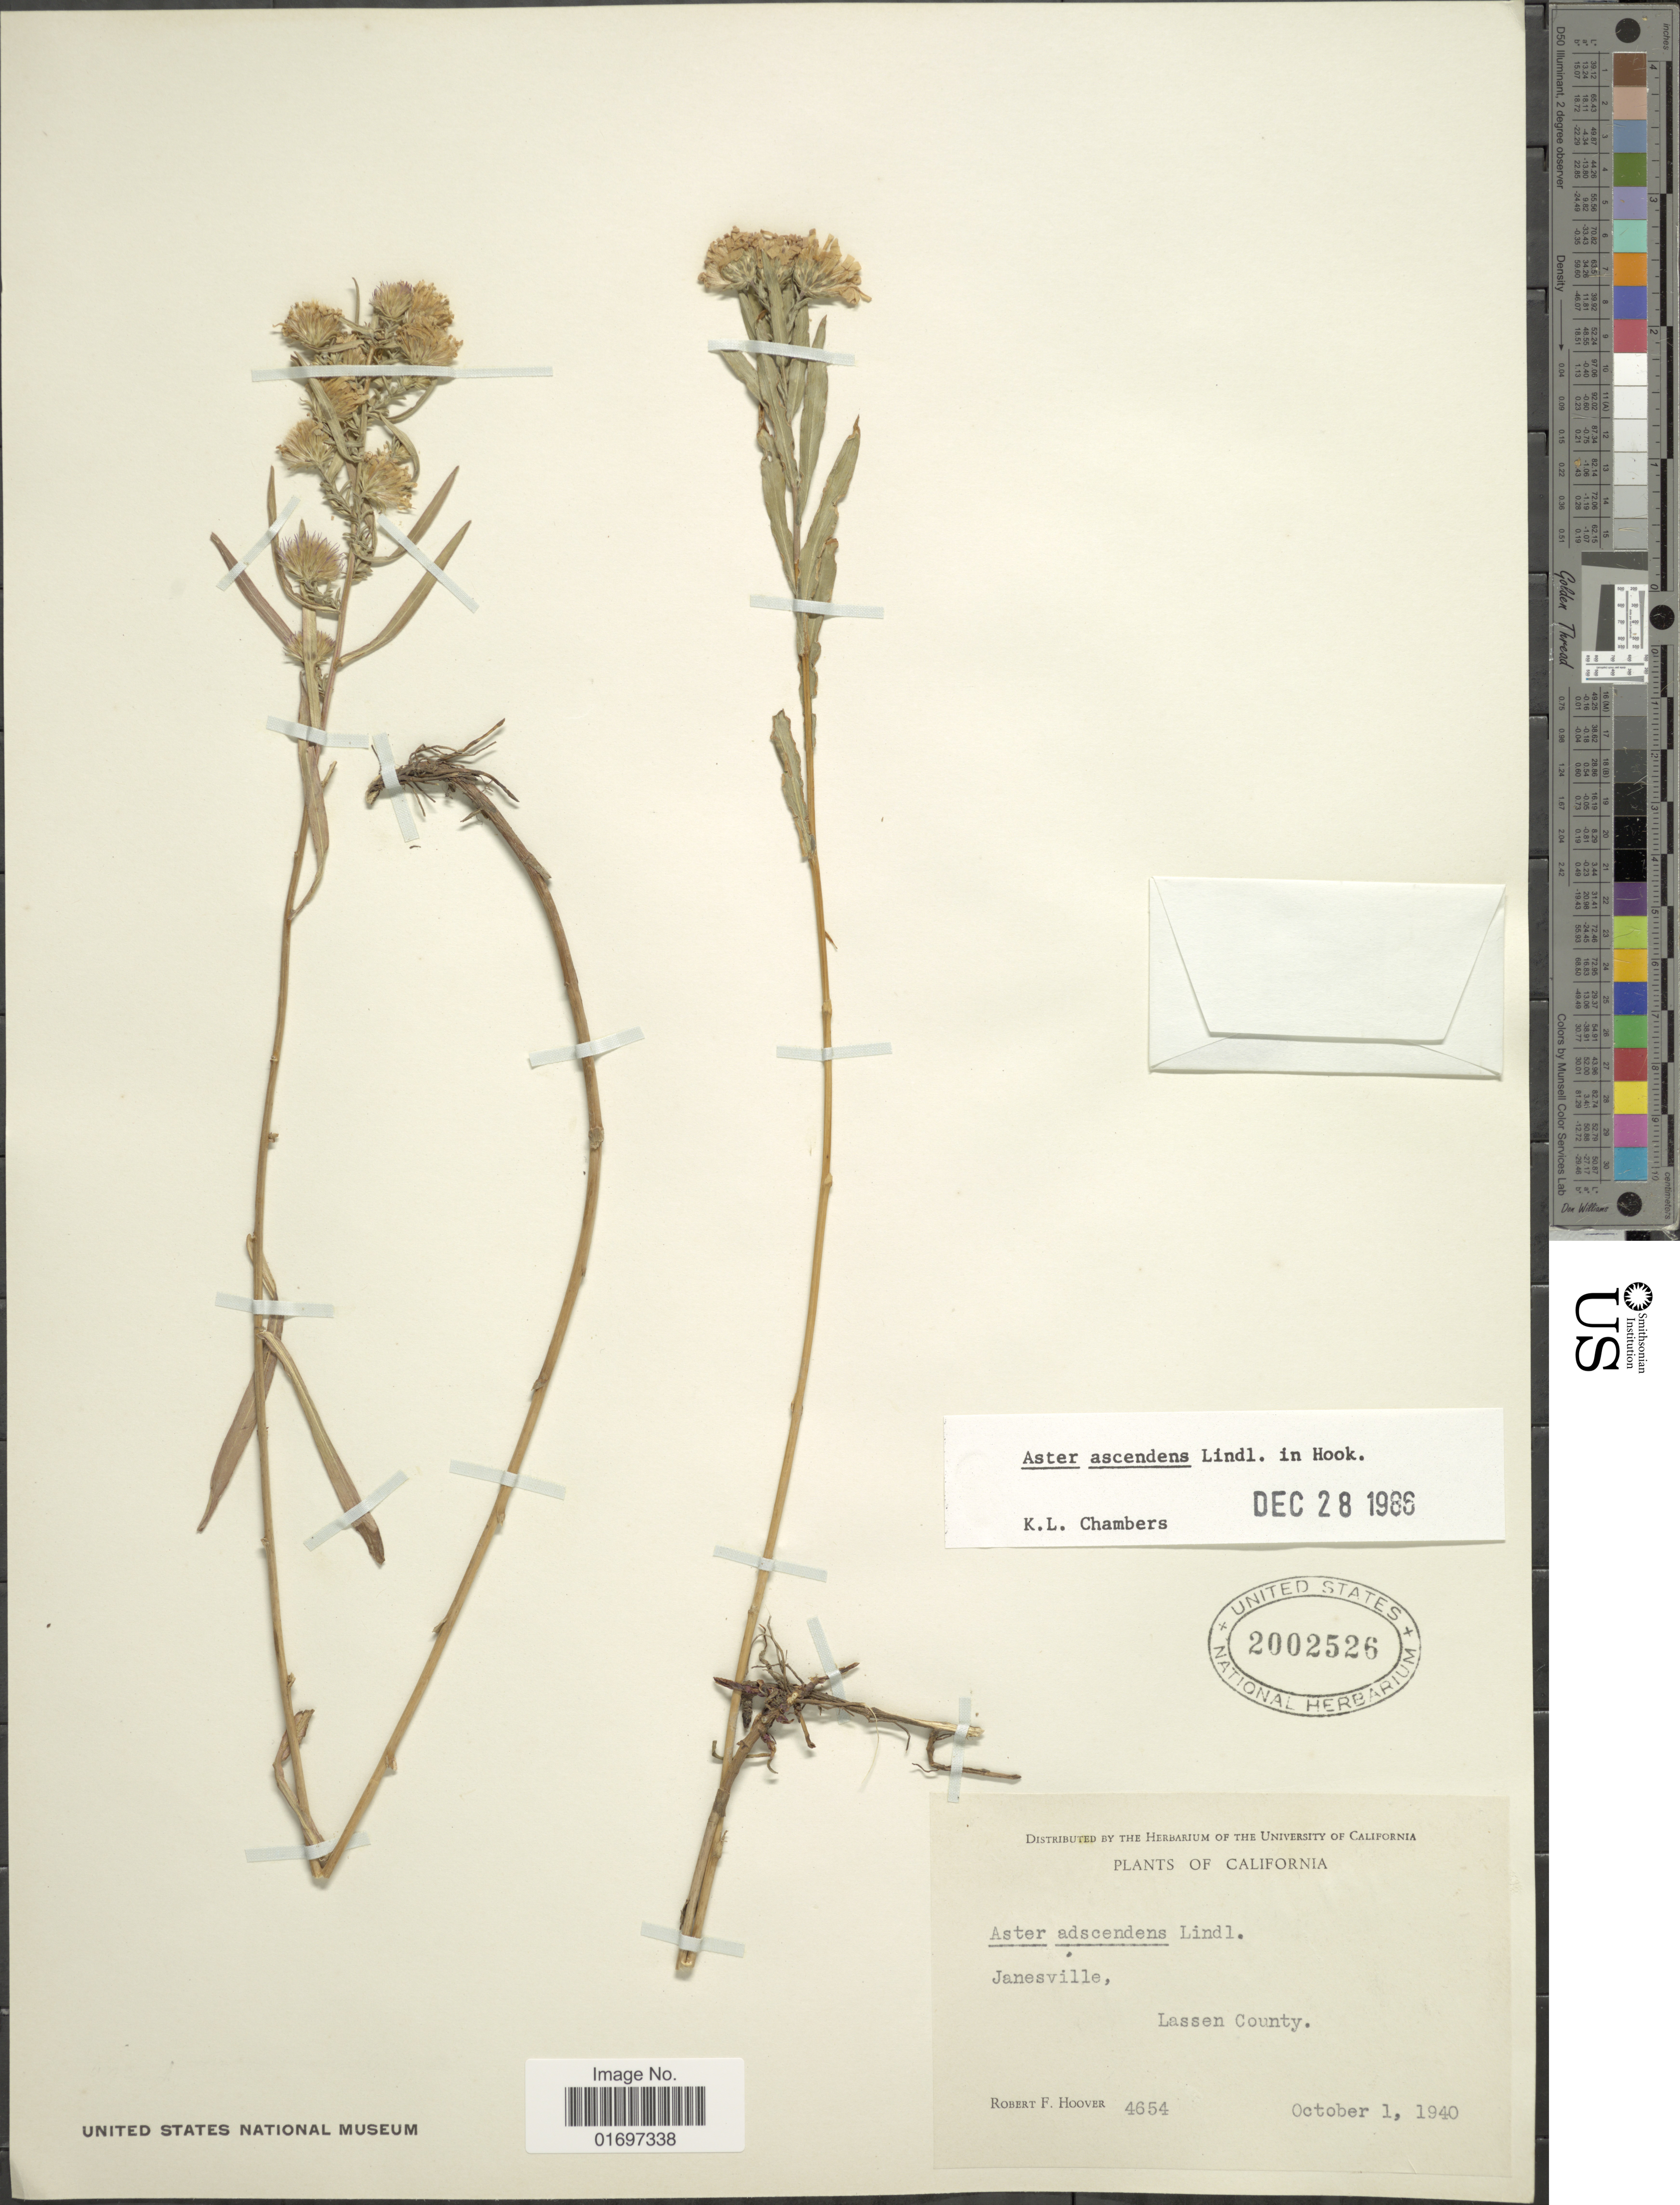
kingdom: Plantae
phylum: Tracheophyta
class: Magnoliopsida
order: Asterales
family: Asteraceae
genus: Symphyotrichum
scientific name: Symphyotrichum ascendens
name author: (Lindl.) G.L. Nesom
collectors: R. F. Hoover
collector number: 4654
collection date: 1940-10-01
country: United States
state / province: California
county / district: Lassen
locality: California. Janesville, Lassen County.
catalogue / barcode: US 2002526